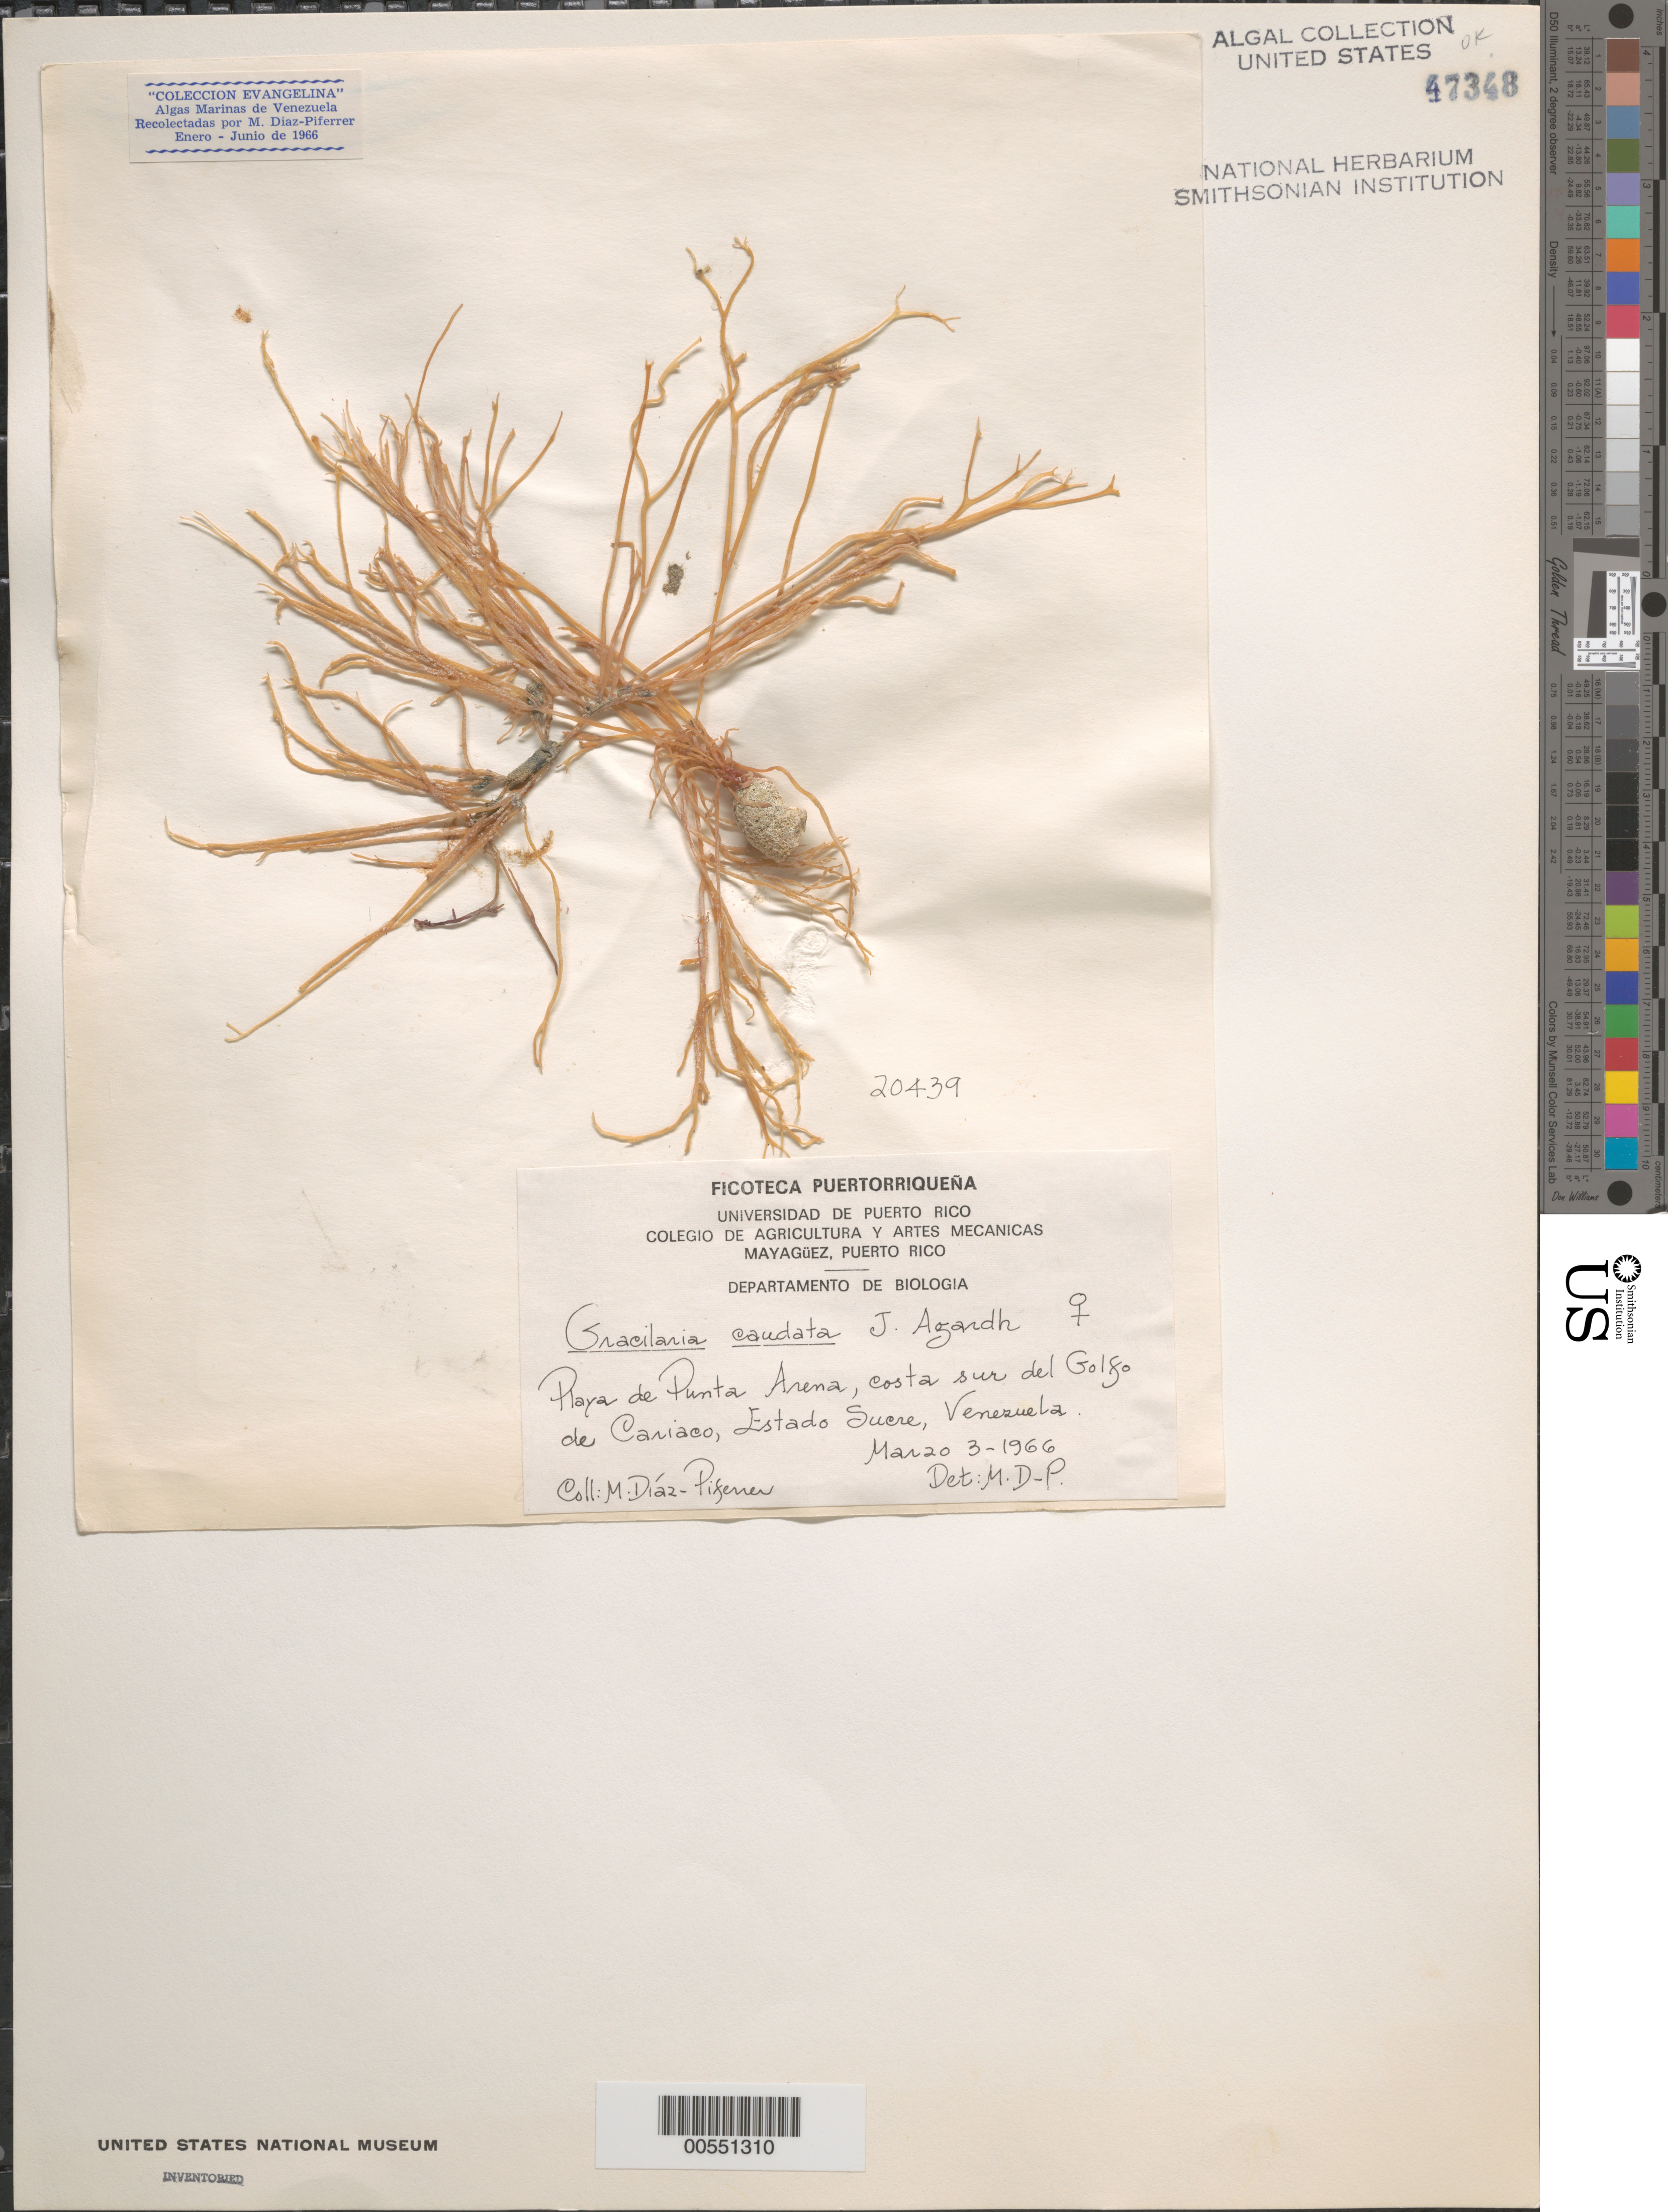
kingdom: Plantae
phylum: Rhodophyta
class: Florideophyceae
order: Gracilariales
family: Gracilariaceae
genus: Gracilaria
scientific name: Gracilaria caudata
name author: J. Agardh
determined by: Diaz-Piferrer, M.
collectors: M. Diaz-Piferrer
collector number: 20439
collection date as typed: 03 Mar 1966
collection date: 1966-03-03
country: Venezuela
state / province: Sucre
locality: Playa de Punta Arena, Golfo de Cariaco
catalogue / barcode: US 47348